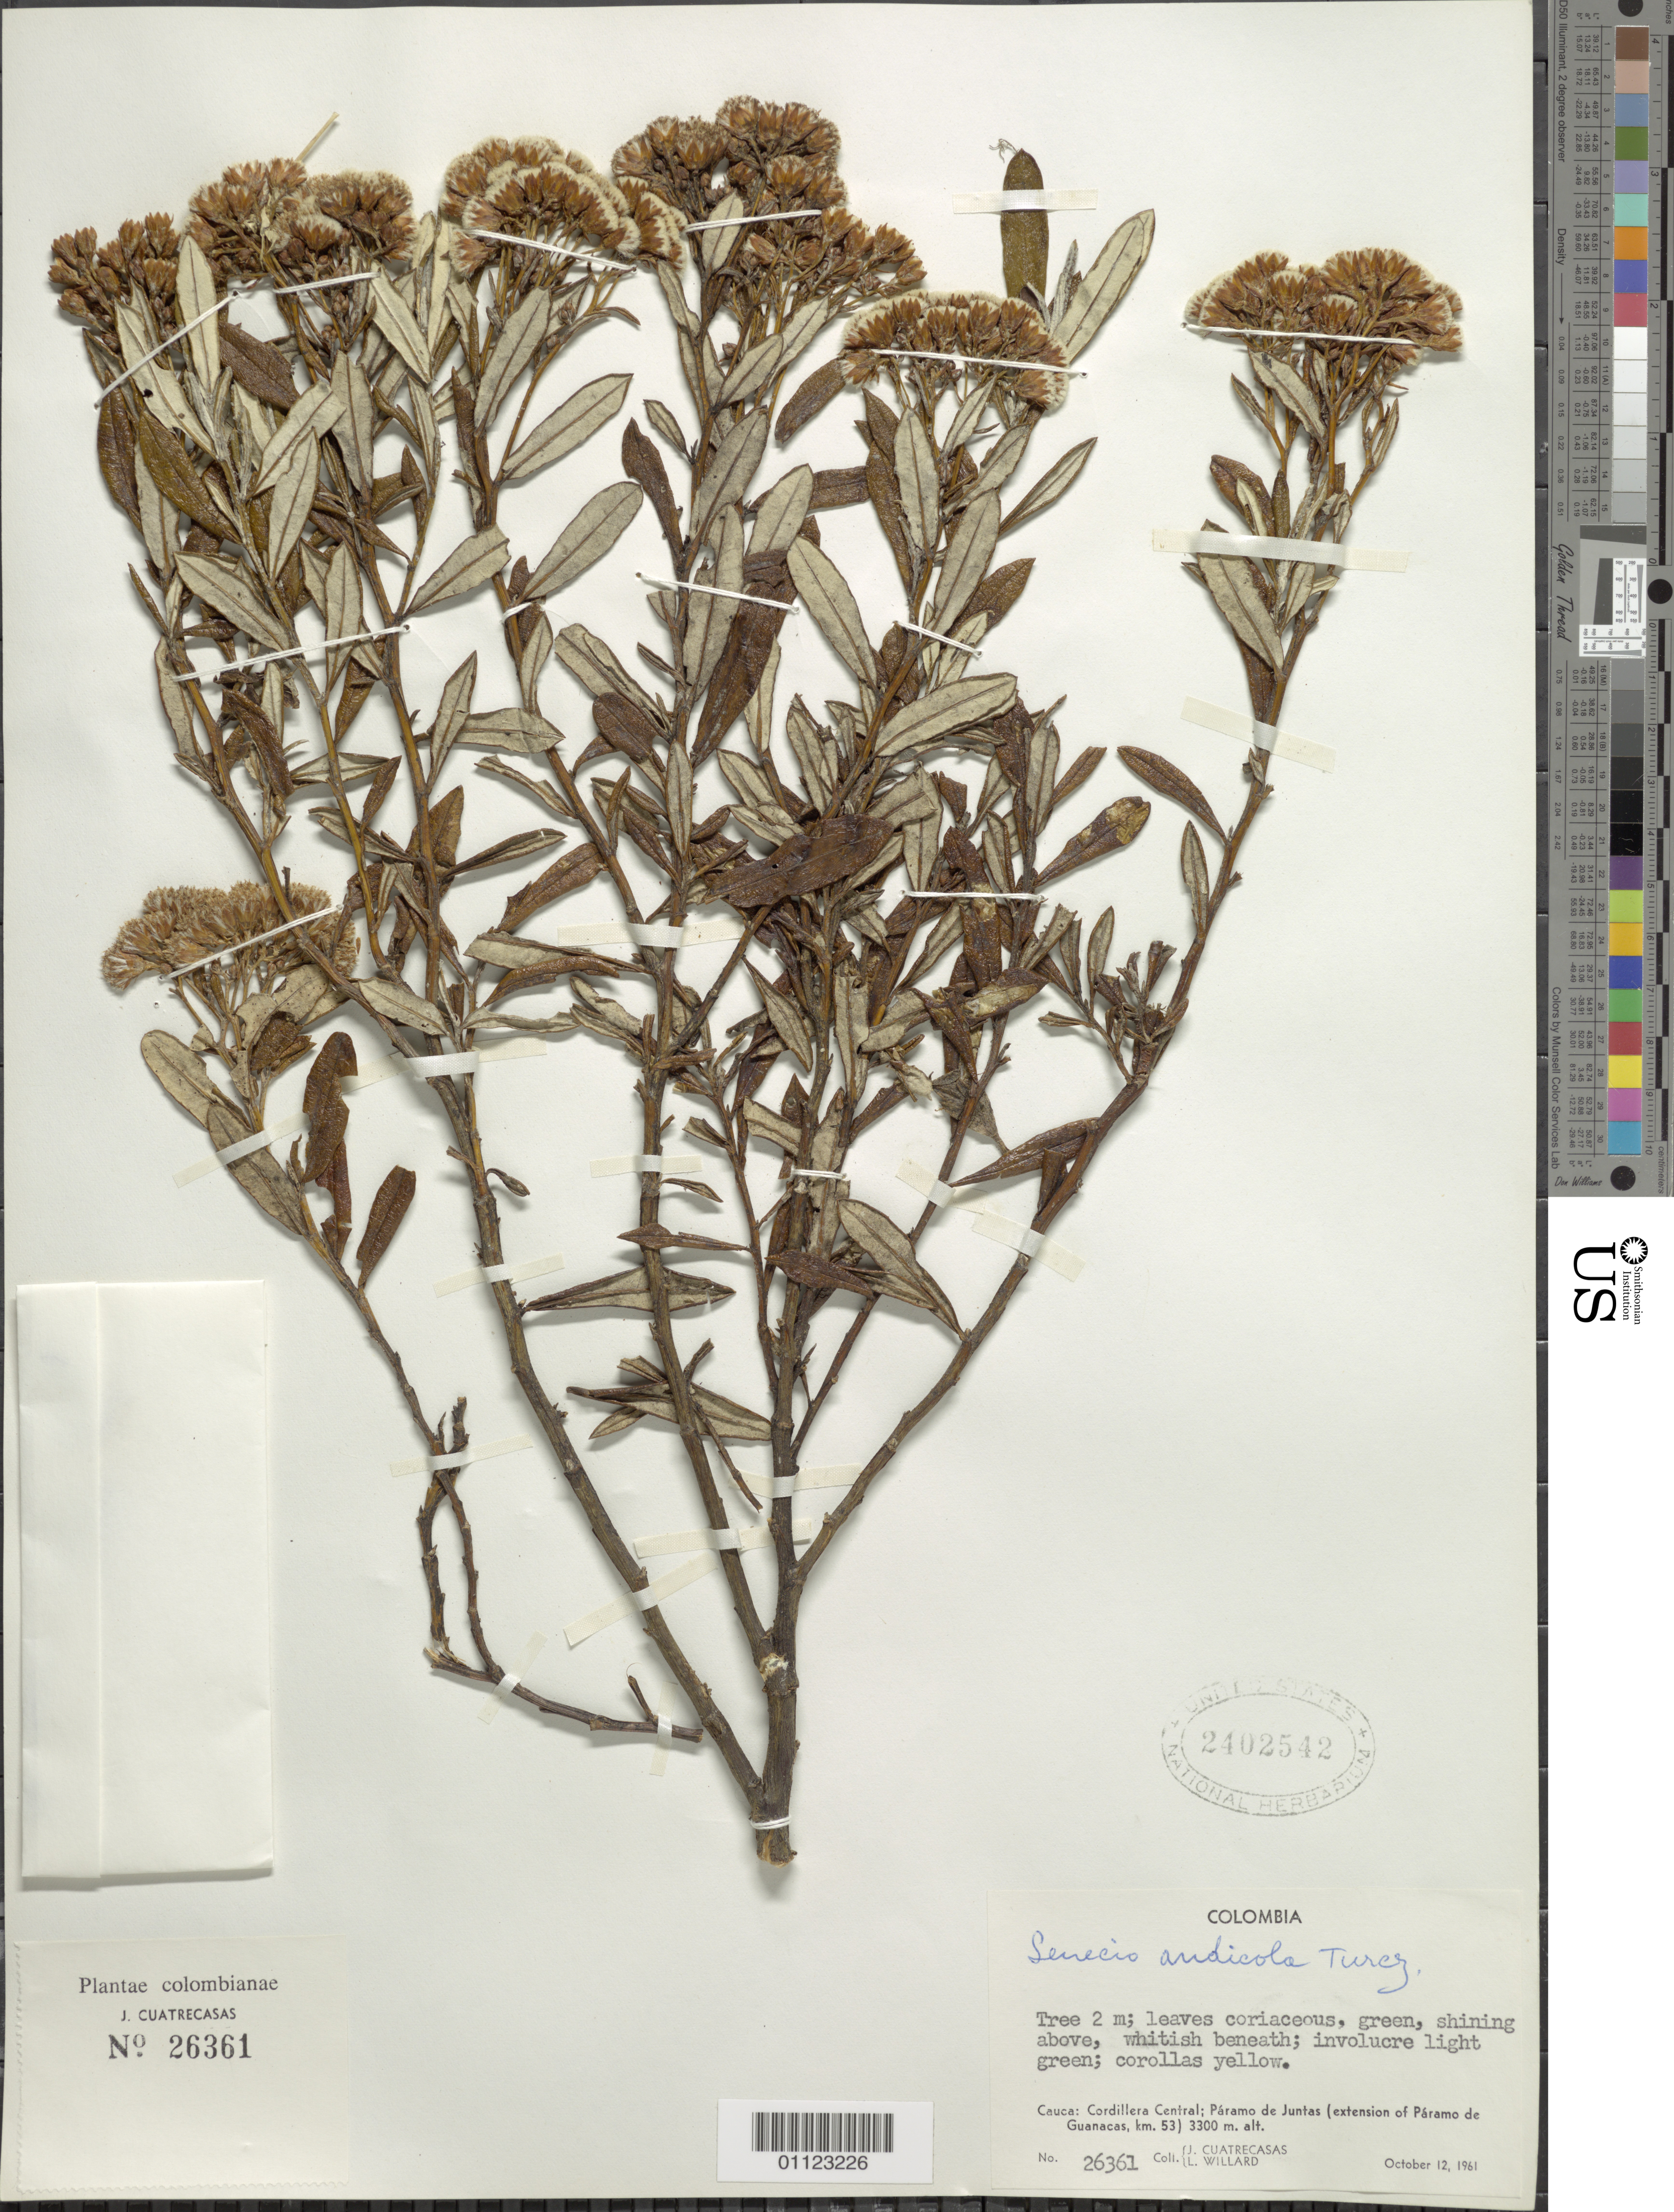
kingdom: Plantae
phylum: Tracheophyta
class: Magnoliopsida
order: Asterales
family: Asteraceae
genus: Pentacalia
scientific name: Pentacalia andicola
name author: (Turcz.) Cuatrec.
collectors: J. Cuatrecasas & L. Willard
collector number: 26361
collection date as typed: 12-Oct-61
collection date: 1961-10-12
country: Colombia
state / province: Cauca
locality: Cordillera Central: Paramo de Juntas (extension of Paramo de Guanacas, km 53)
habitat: Páramo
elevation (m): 3300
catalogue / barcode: US 2402542